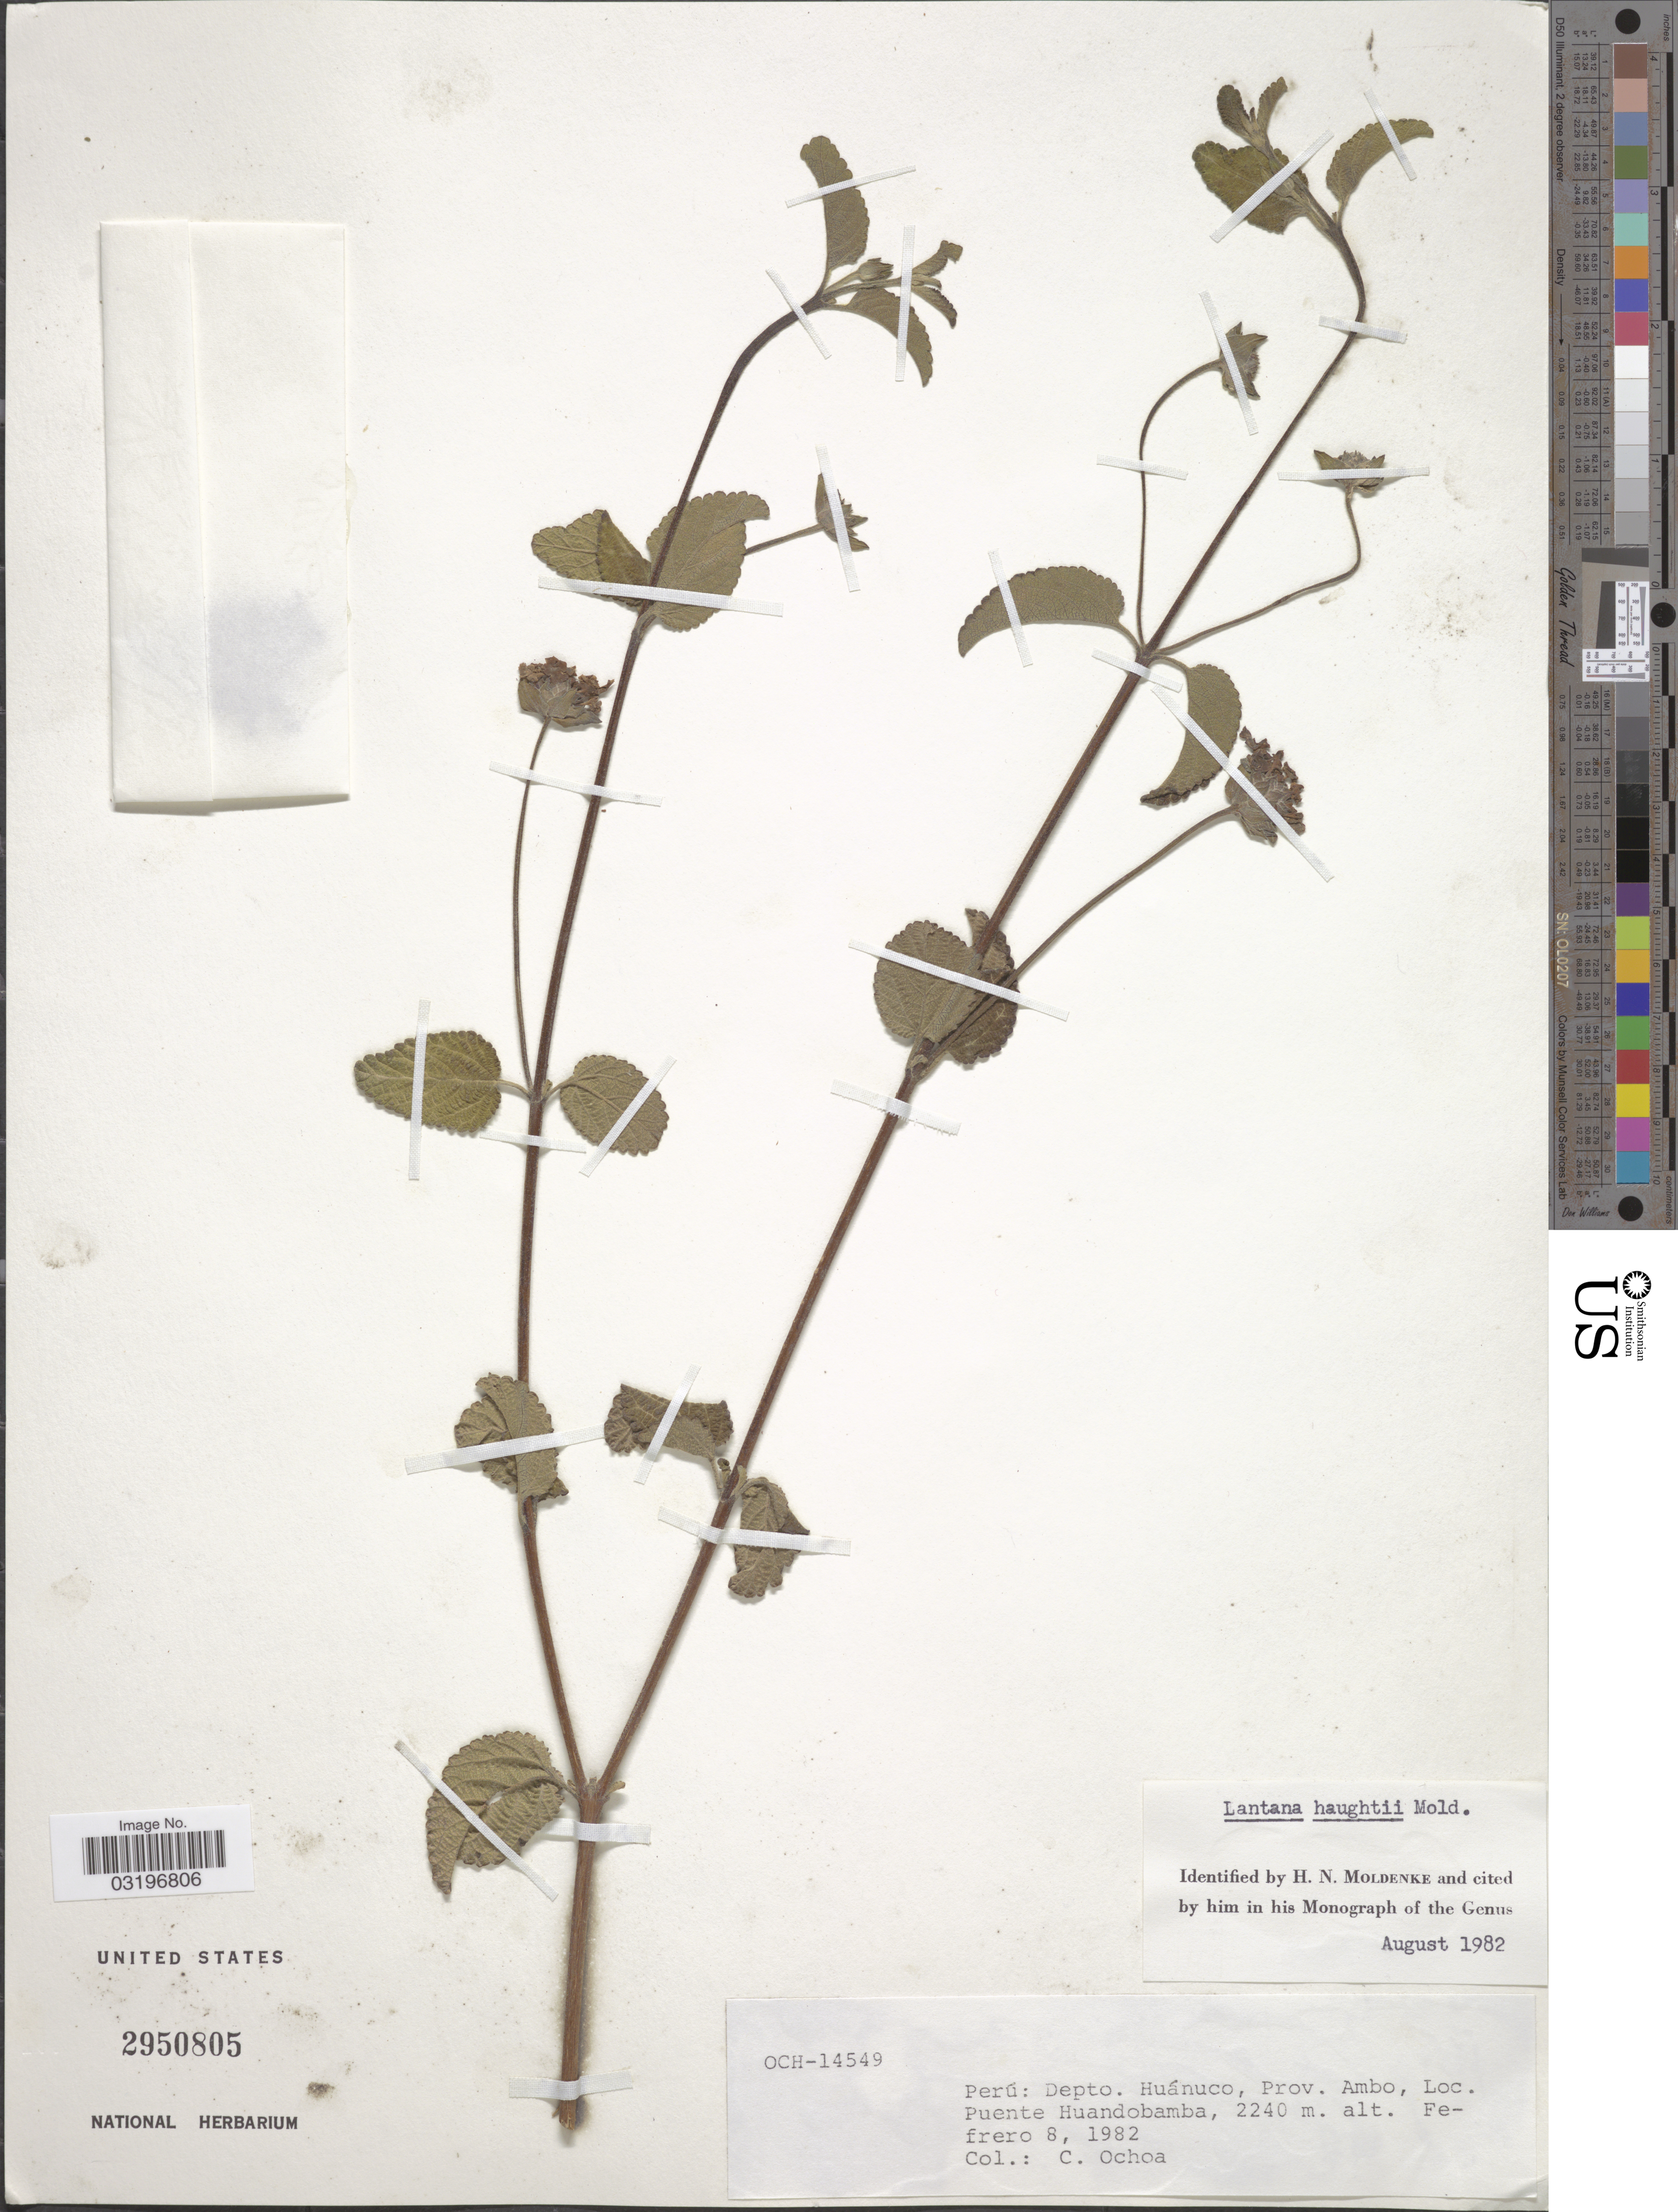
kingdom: Plantae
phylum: Tracheophyta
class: Magnoliopsida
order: Lamiales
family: Verbenaceae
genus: Lantana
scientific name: Lantana haughtii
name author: Moldenke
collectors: C. Ochoa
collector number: OCH-14549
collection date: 1982-02-08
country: Peru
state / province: Huánuco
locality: Depto. Huánuco, Prov. Ambo, Puente Huandobamba.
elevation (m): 2240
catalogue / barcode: US 2950805